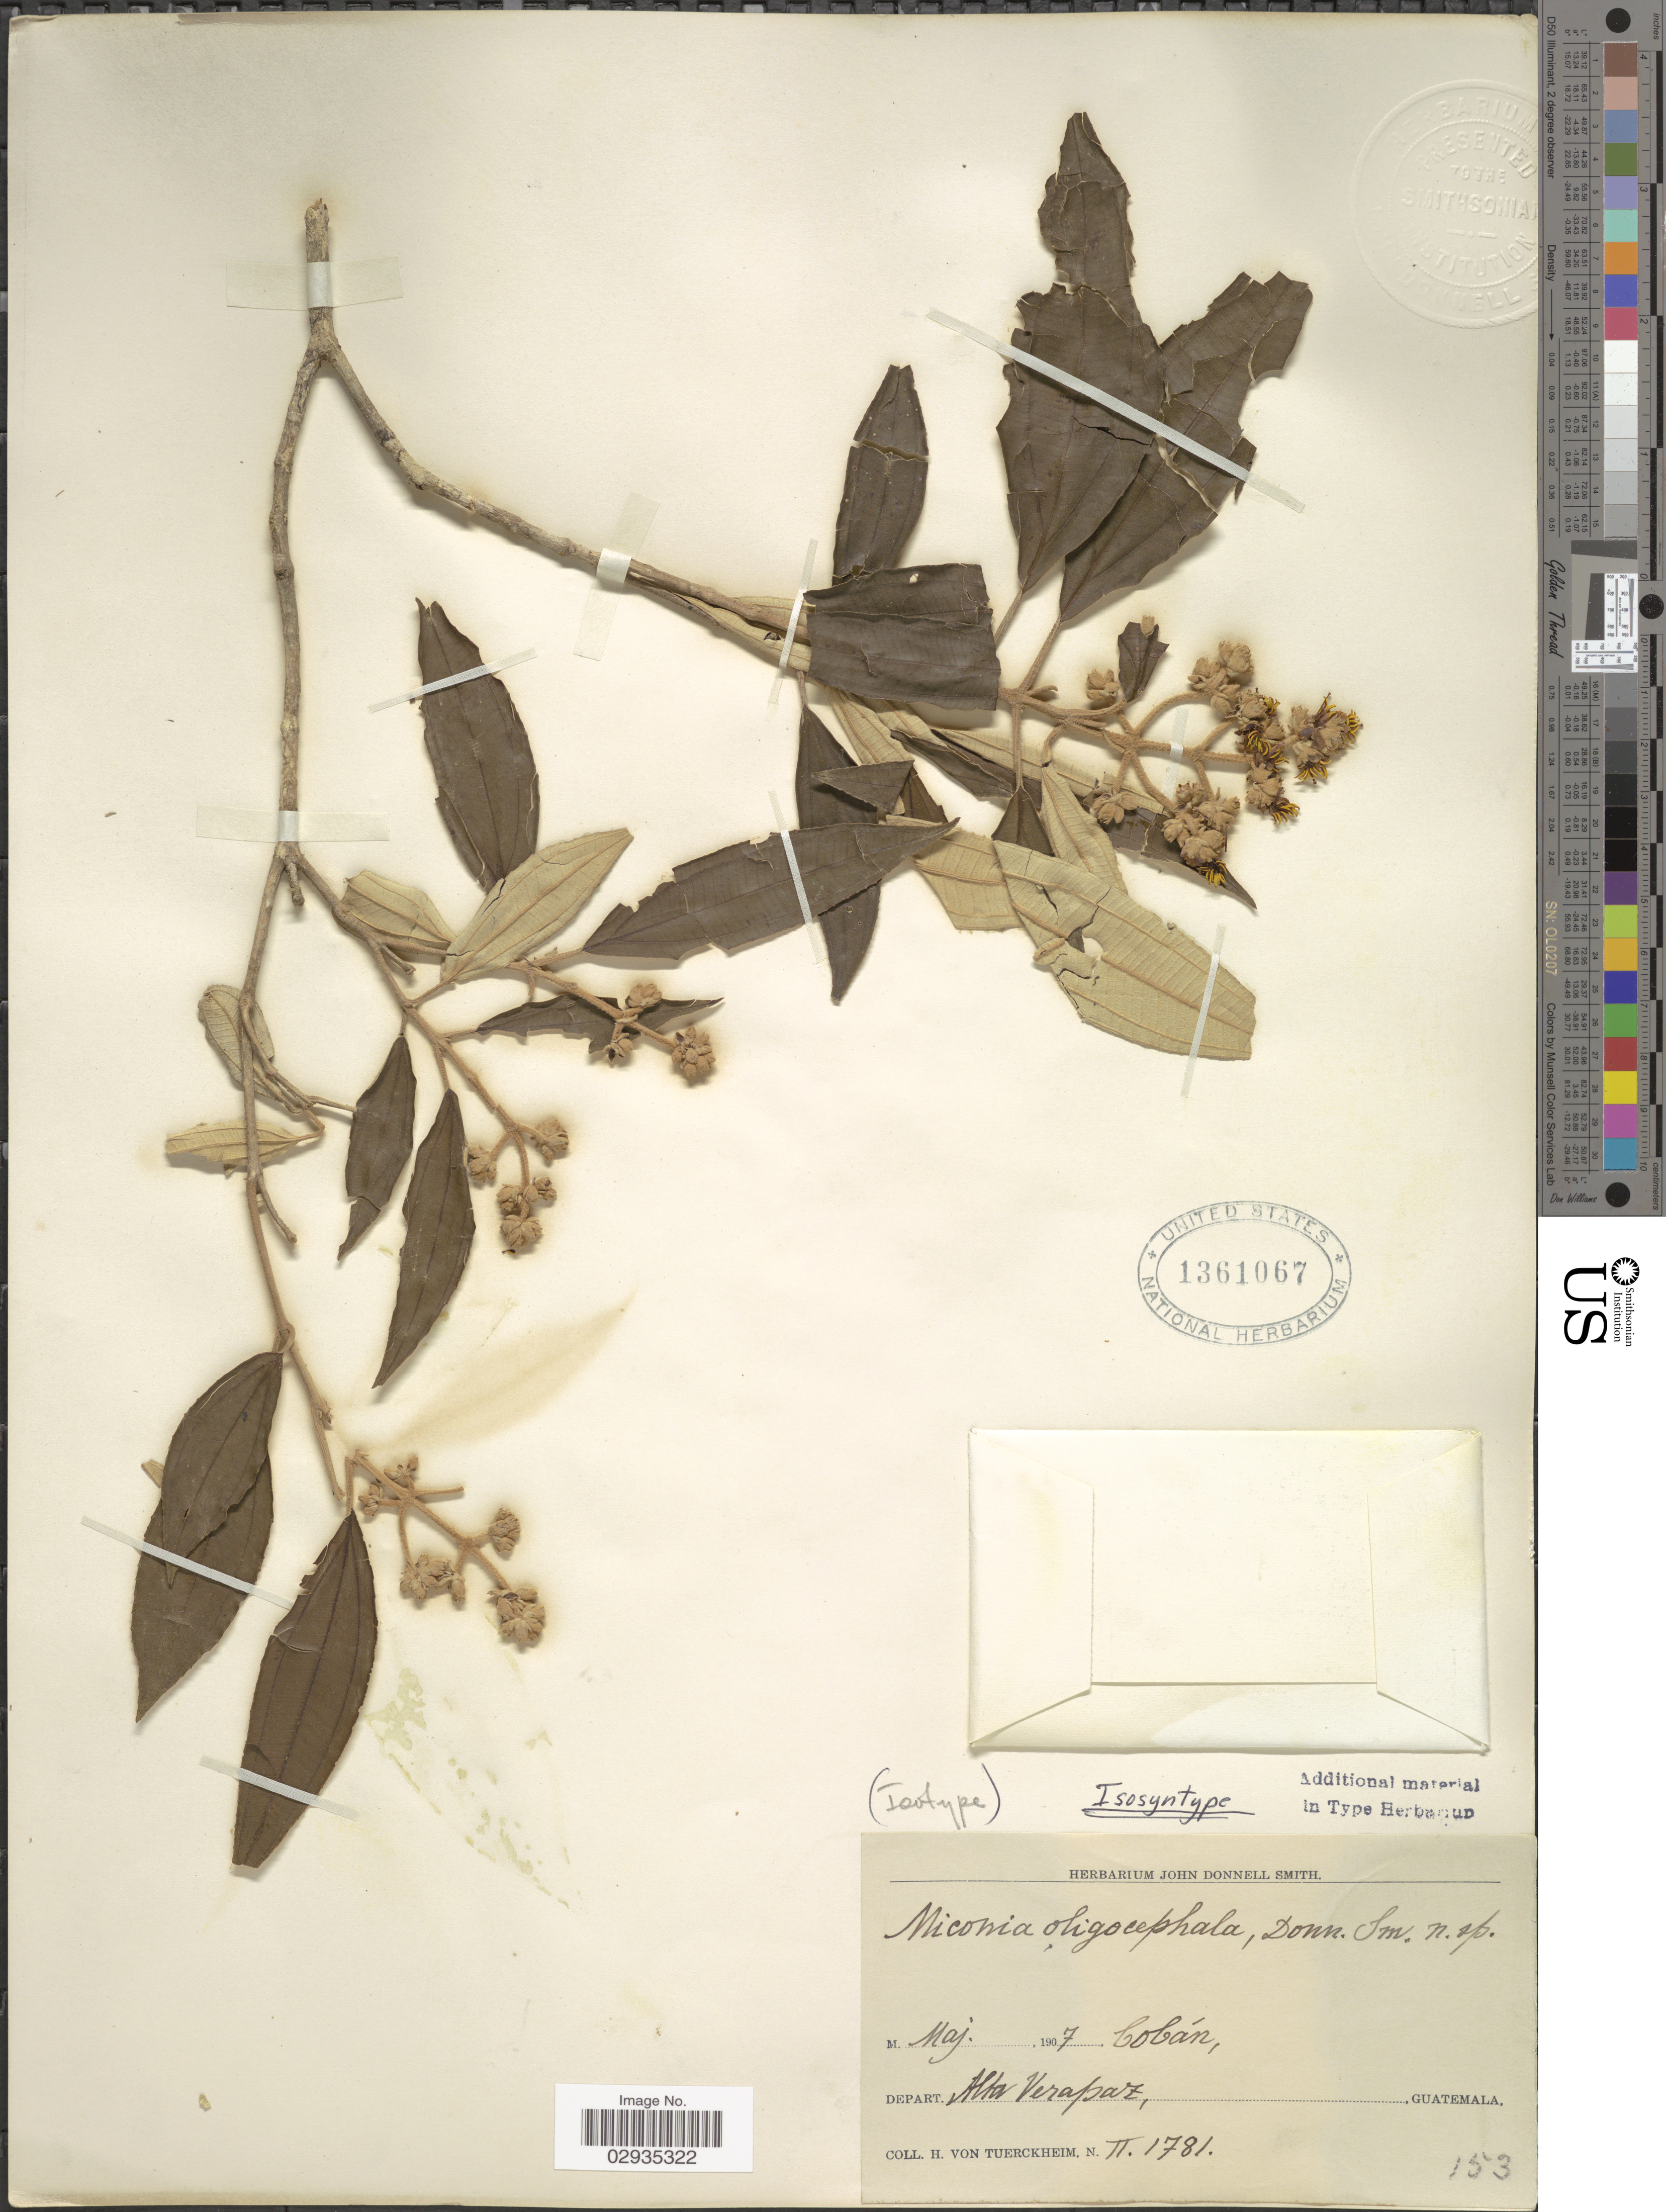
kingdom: Plantae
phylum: Tracheophyta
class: Magnoliopsida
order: Myrtales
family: Melastomataceae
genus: Miconia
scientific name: Miconia oligocephala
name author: Donn. Sm.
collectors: H. von Tuerckheim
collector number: II1781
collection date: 1907-05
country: Guatemala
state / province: Alta Verapaz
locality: Cobán, Depart. Alta Verapaz.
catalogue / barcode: US 1361067